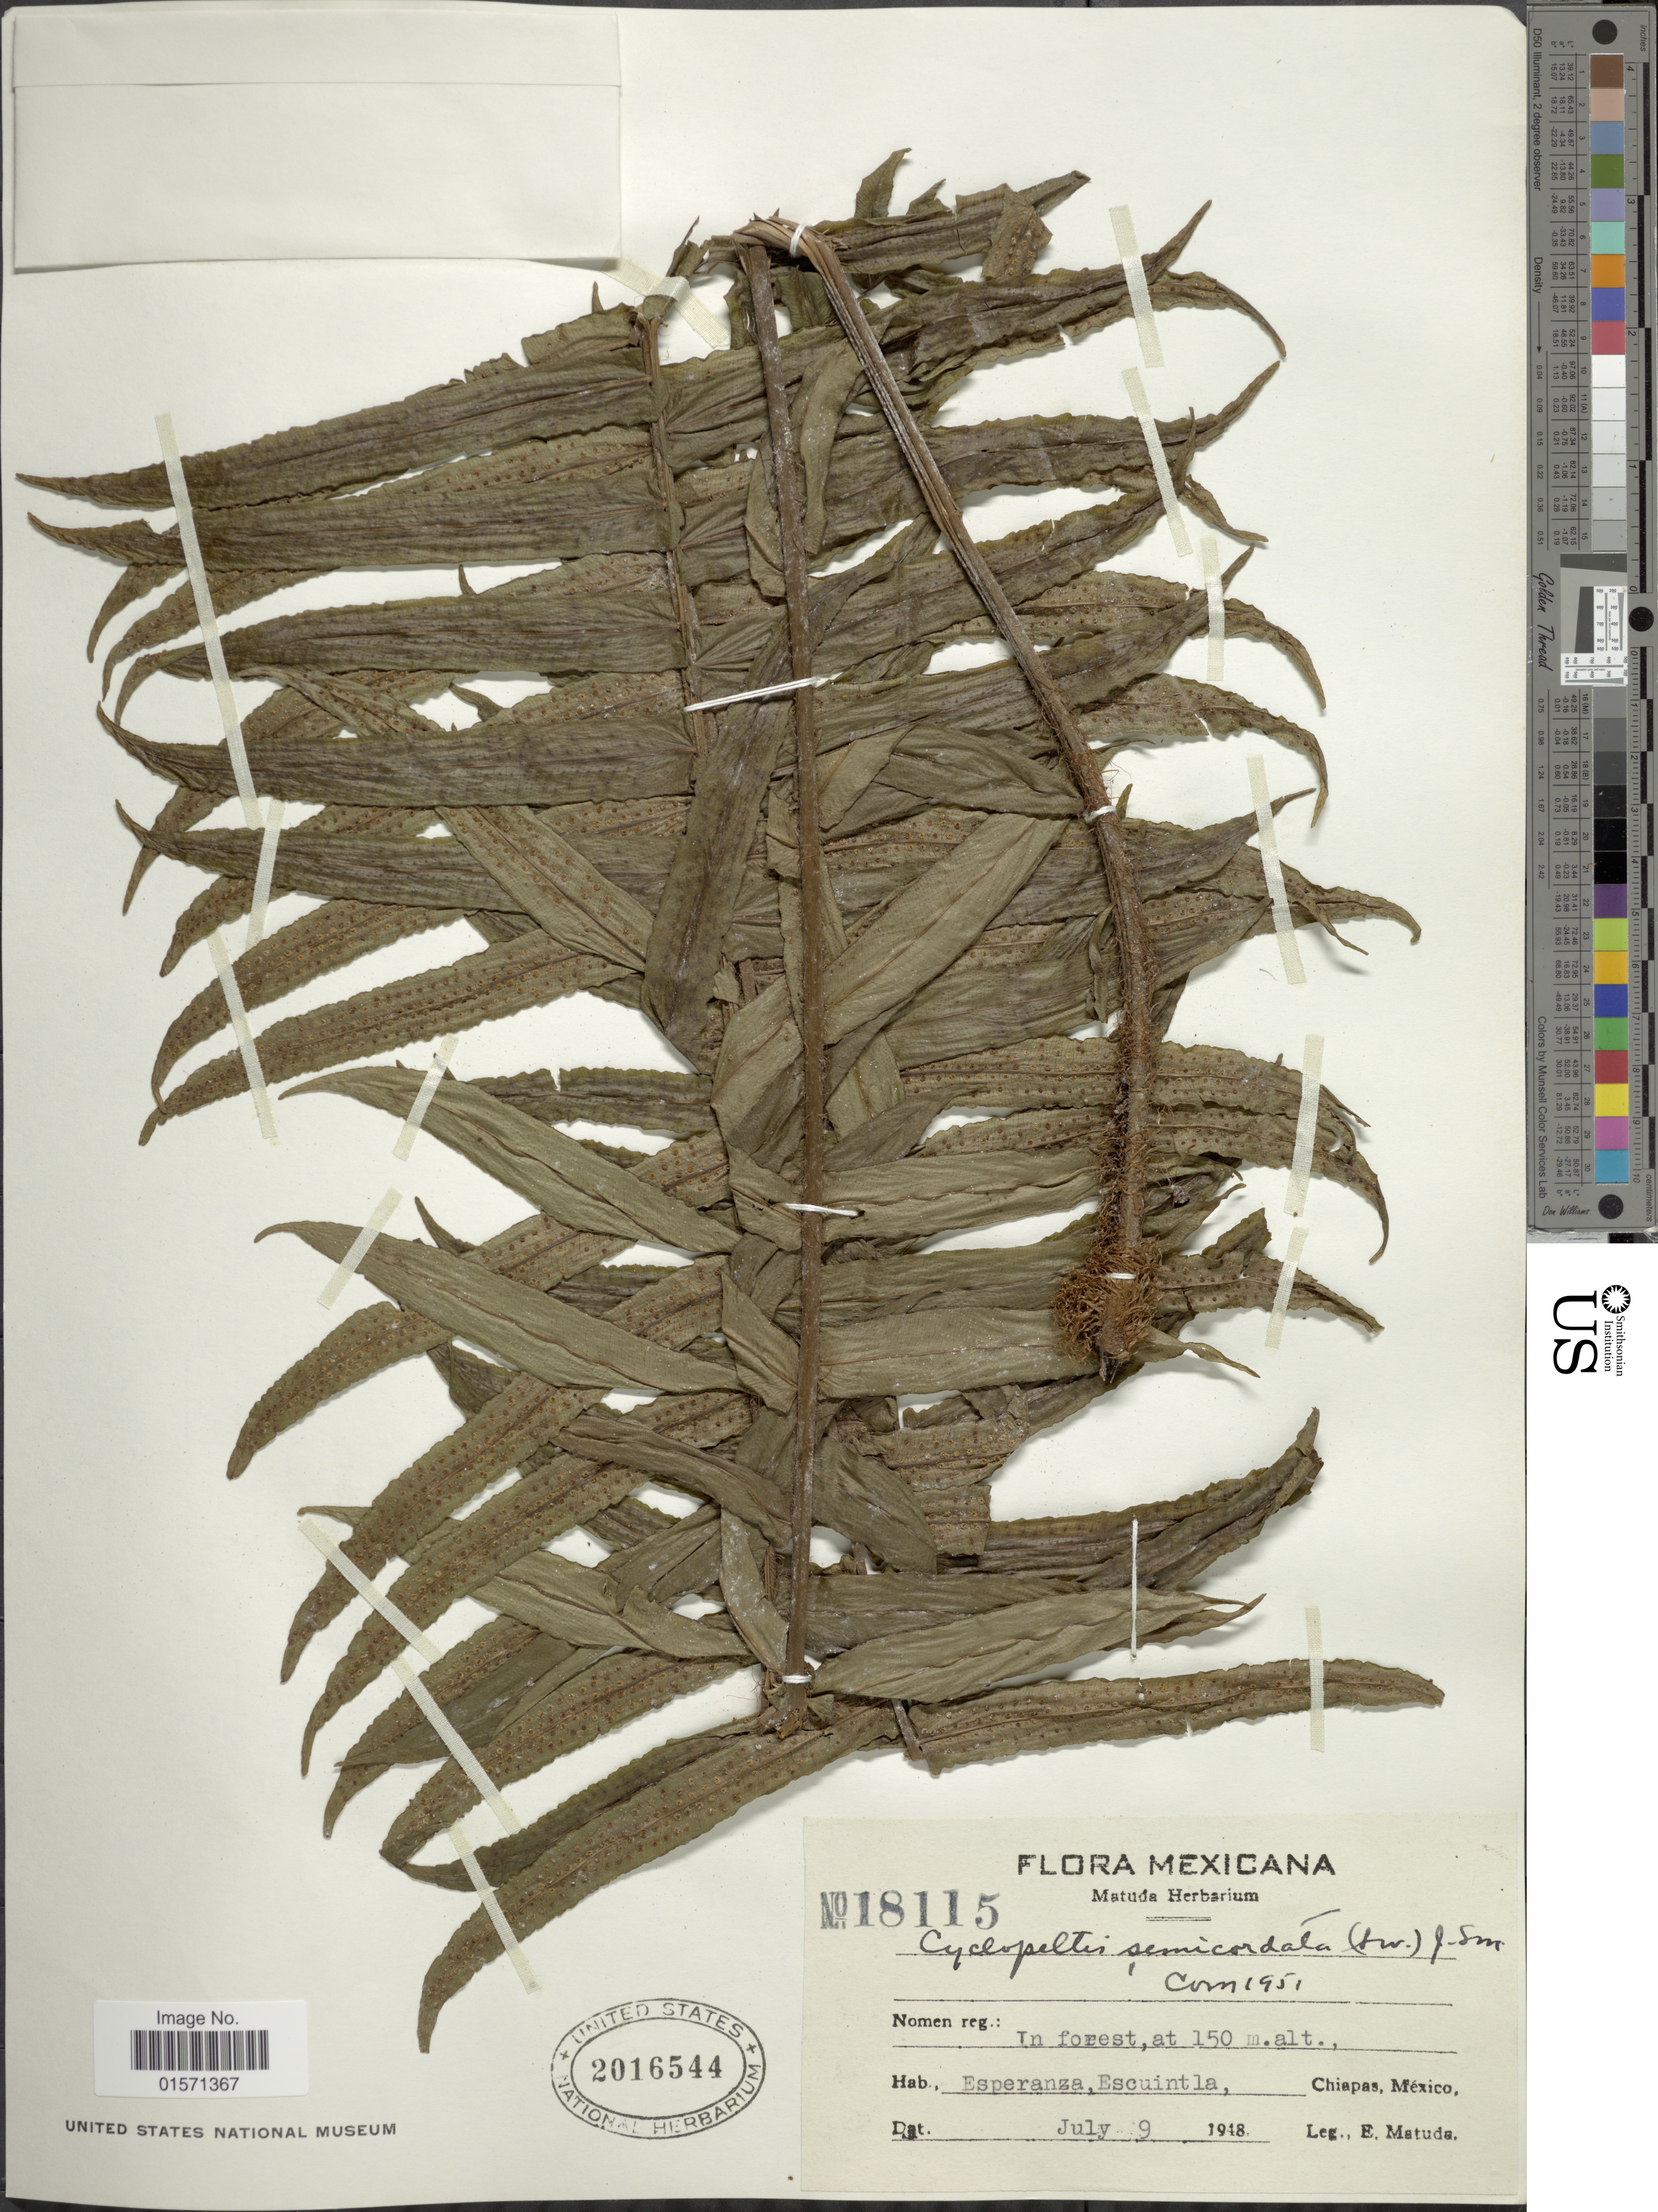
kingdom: Plantae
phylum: Tracheophyta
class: Polypodiopsida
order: Polypodiales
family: Lomariopsidaceae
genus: Cyclopeltis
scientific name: Cyclopeltis semicordata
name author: (Sw.) J. Sm.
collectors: E. Matuda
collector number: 18115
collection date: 1948-07-09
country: Mexico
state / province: Chiapas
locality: Esperanza, Escuintla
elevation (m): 150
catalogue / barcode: US 2016544